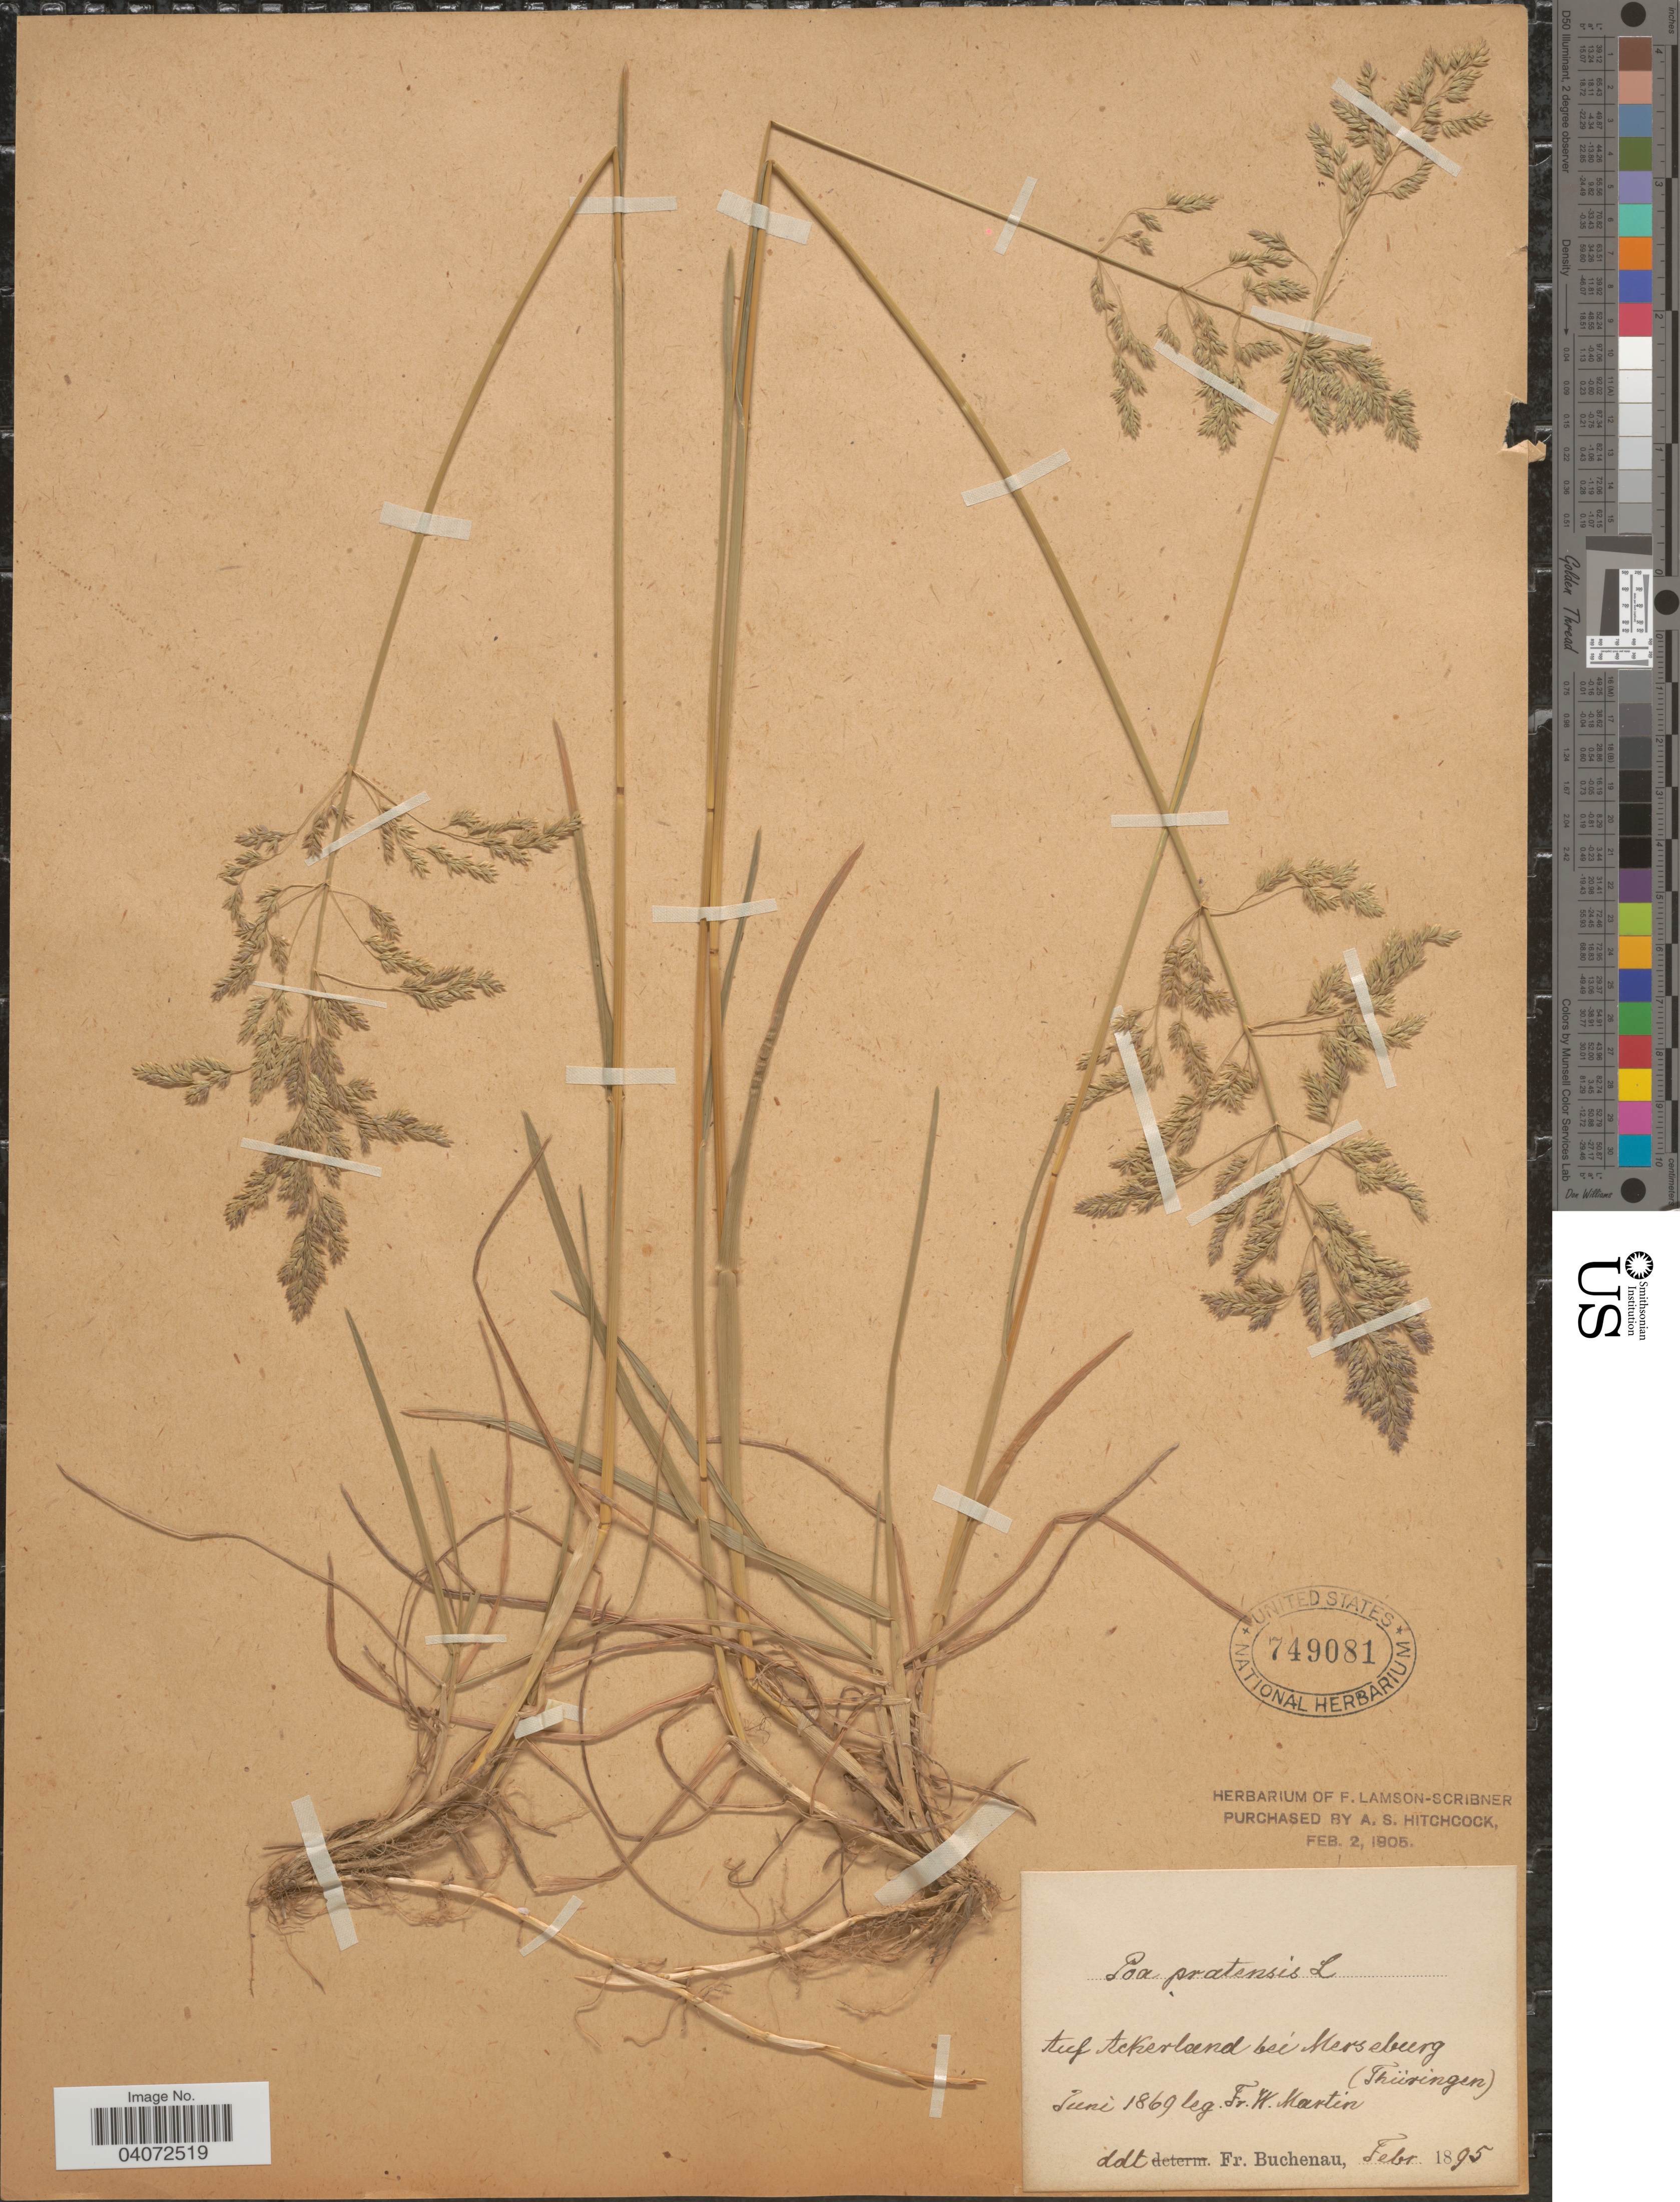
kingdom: Plantae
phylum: Tracheophyta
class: Liliopsida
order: Poales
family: Poaceae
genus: Poa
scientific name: Poa pratensis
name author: L.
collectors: F. Martin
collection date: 1869-06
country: Germany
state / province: Thuringia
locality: Auf Ackerland bei Merseburg.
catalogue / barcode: US 749081